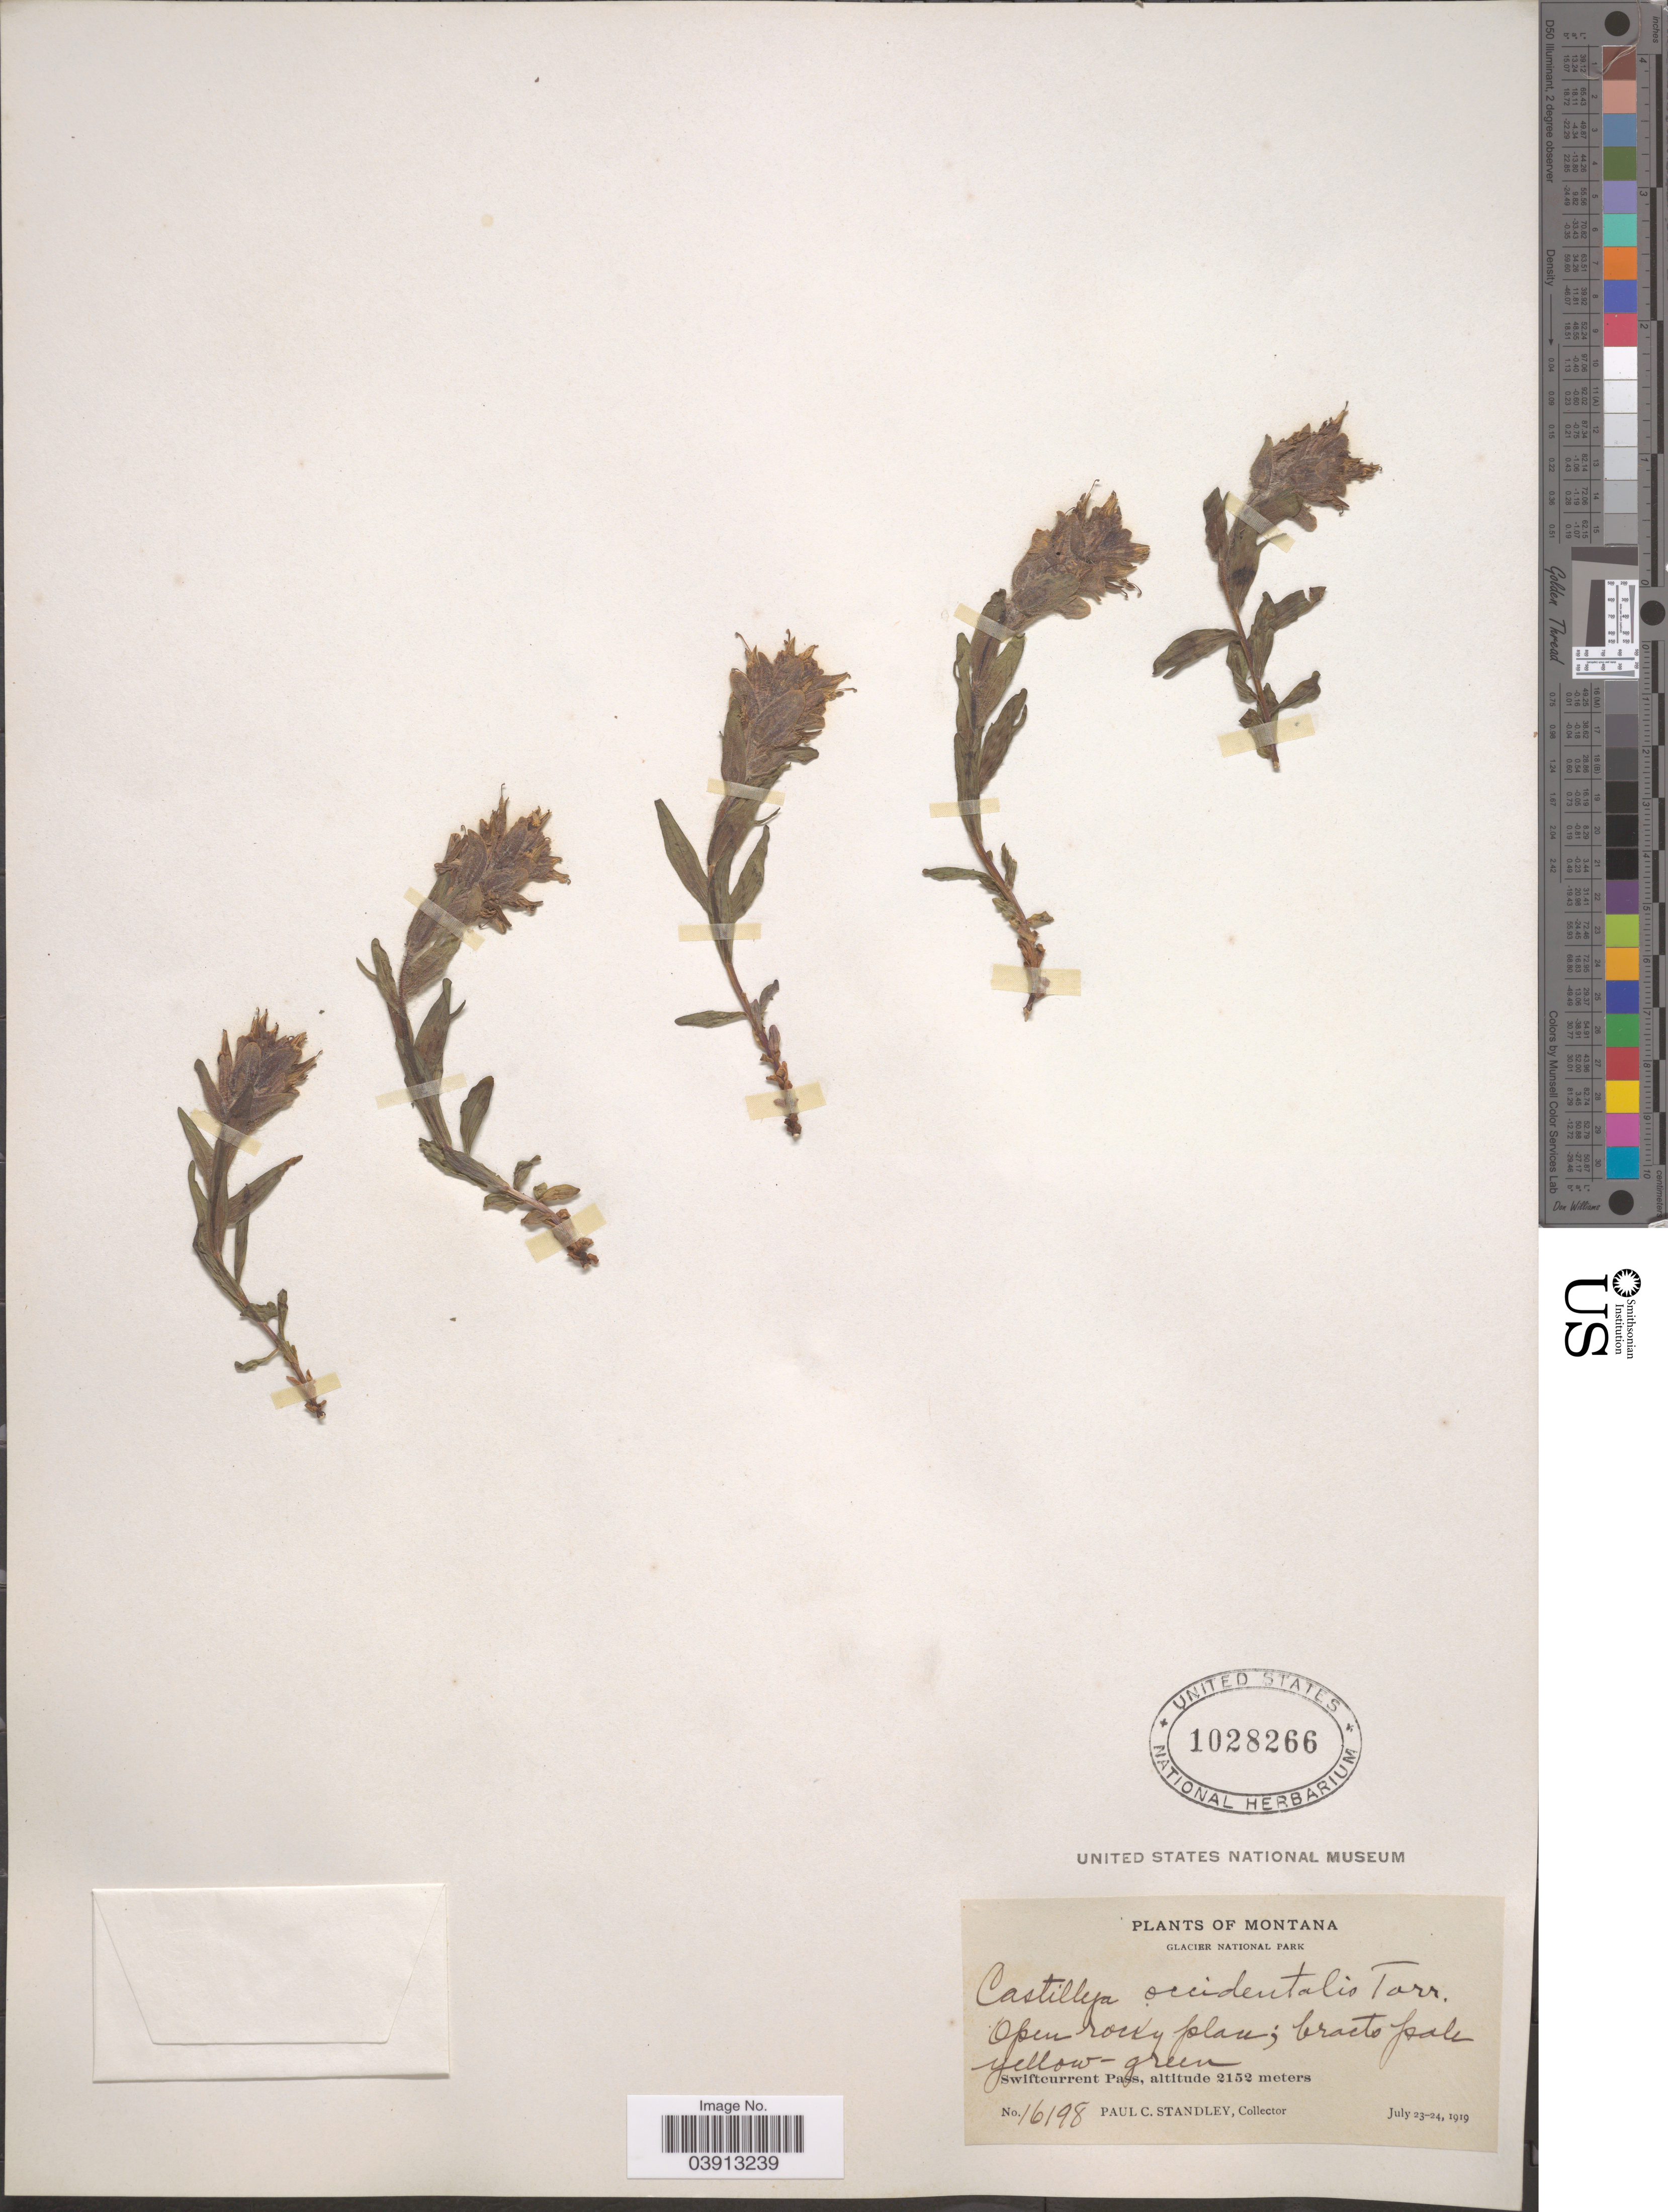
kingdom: Plantae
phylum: Tracheophyta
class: Magnoliopsida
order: Lamiales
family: Orobanchaceae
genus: Castilleja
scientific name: Castilleja occidentalis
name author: Torr.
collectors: P. C. Standley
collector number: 16198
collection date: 1919-07-23/1919-07-24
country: United States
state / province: Montana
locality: Glacier National Park. Swiftcurrent Pass.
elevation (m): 2152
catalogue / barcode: US 1028266